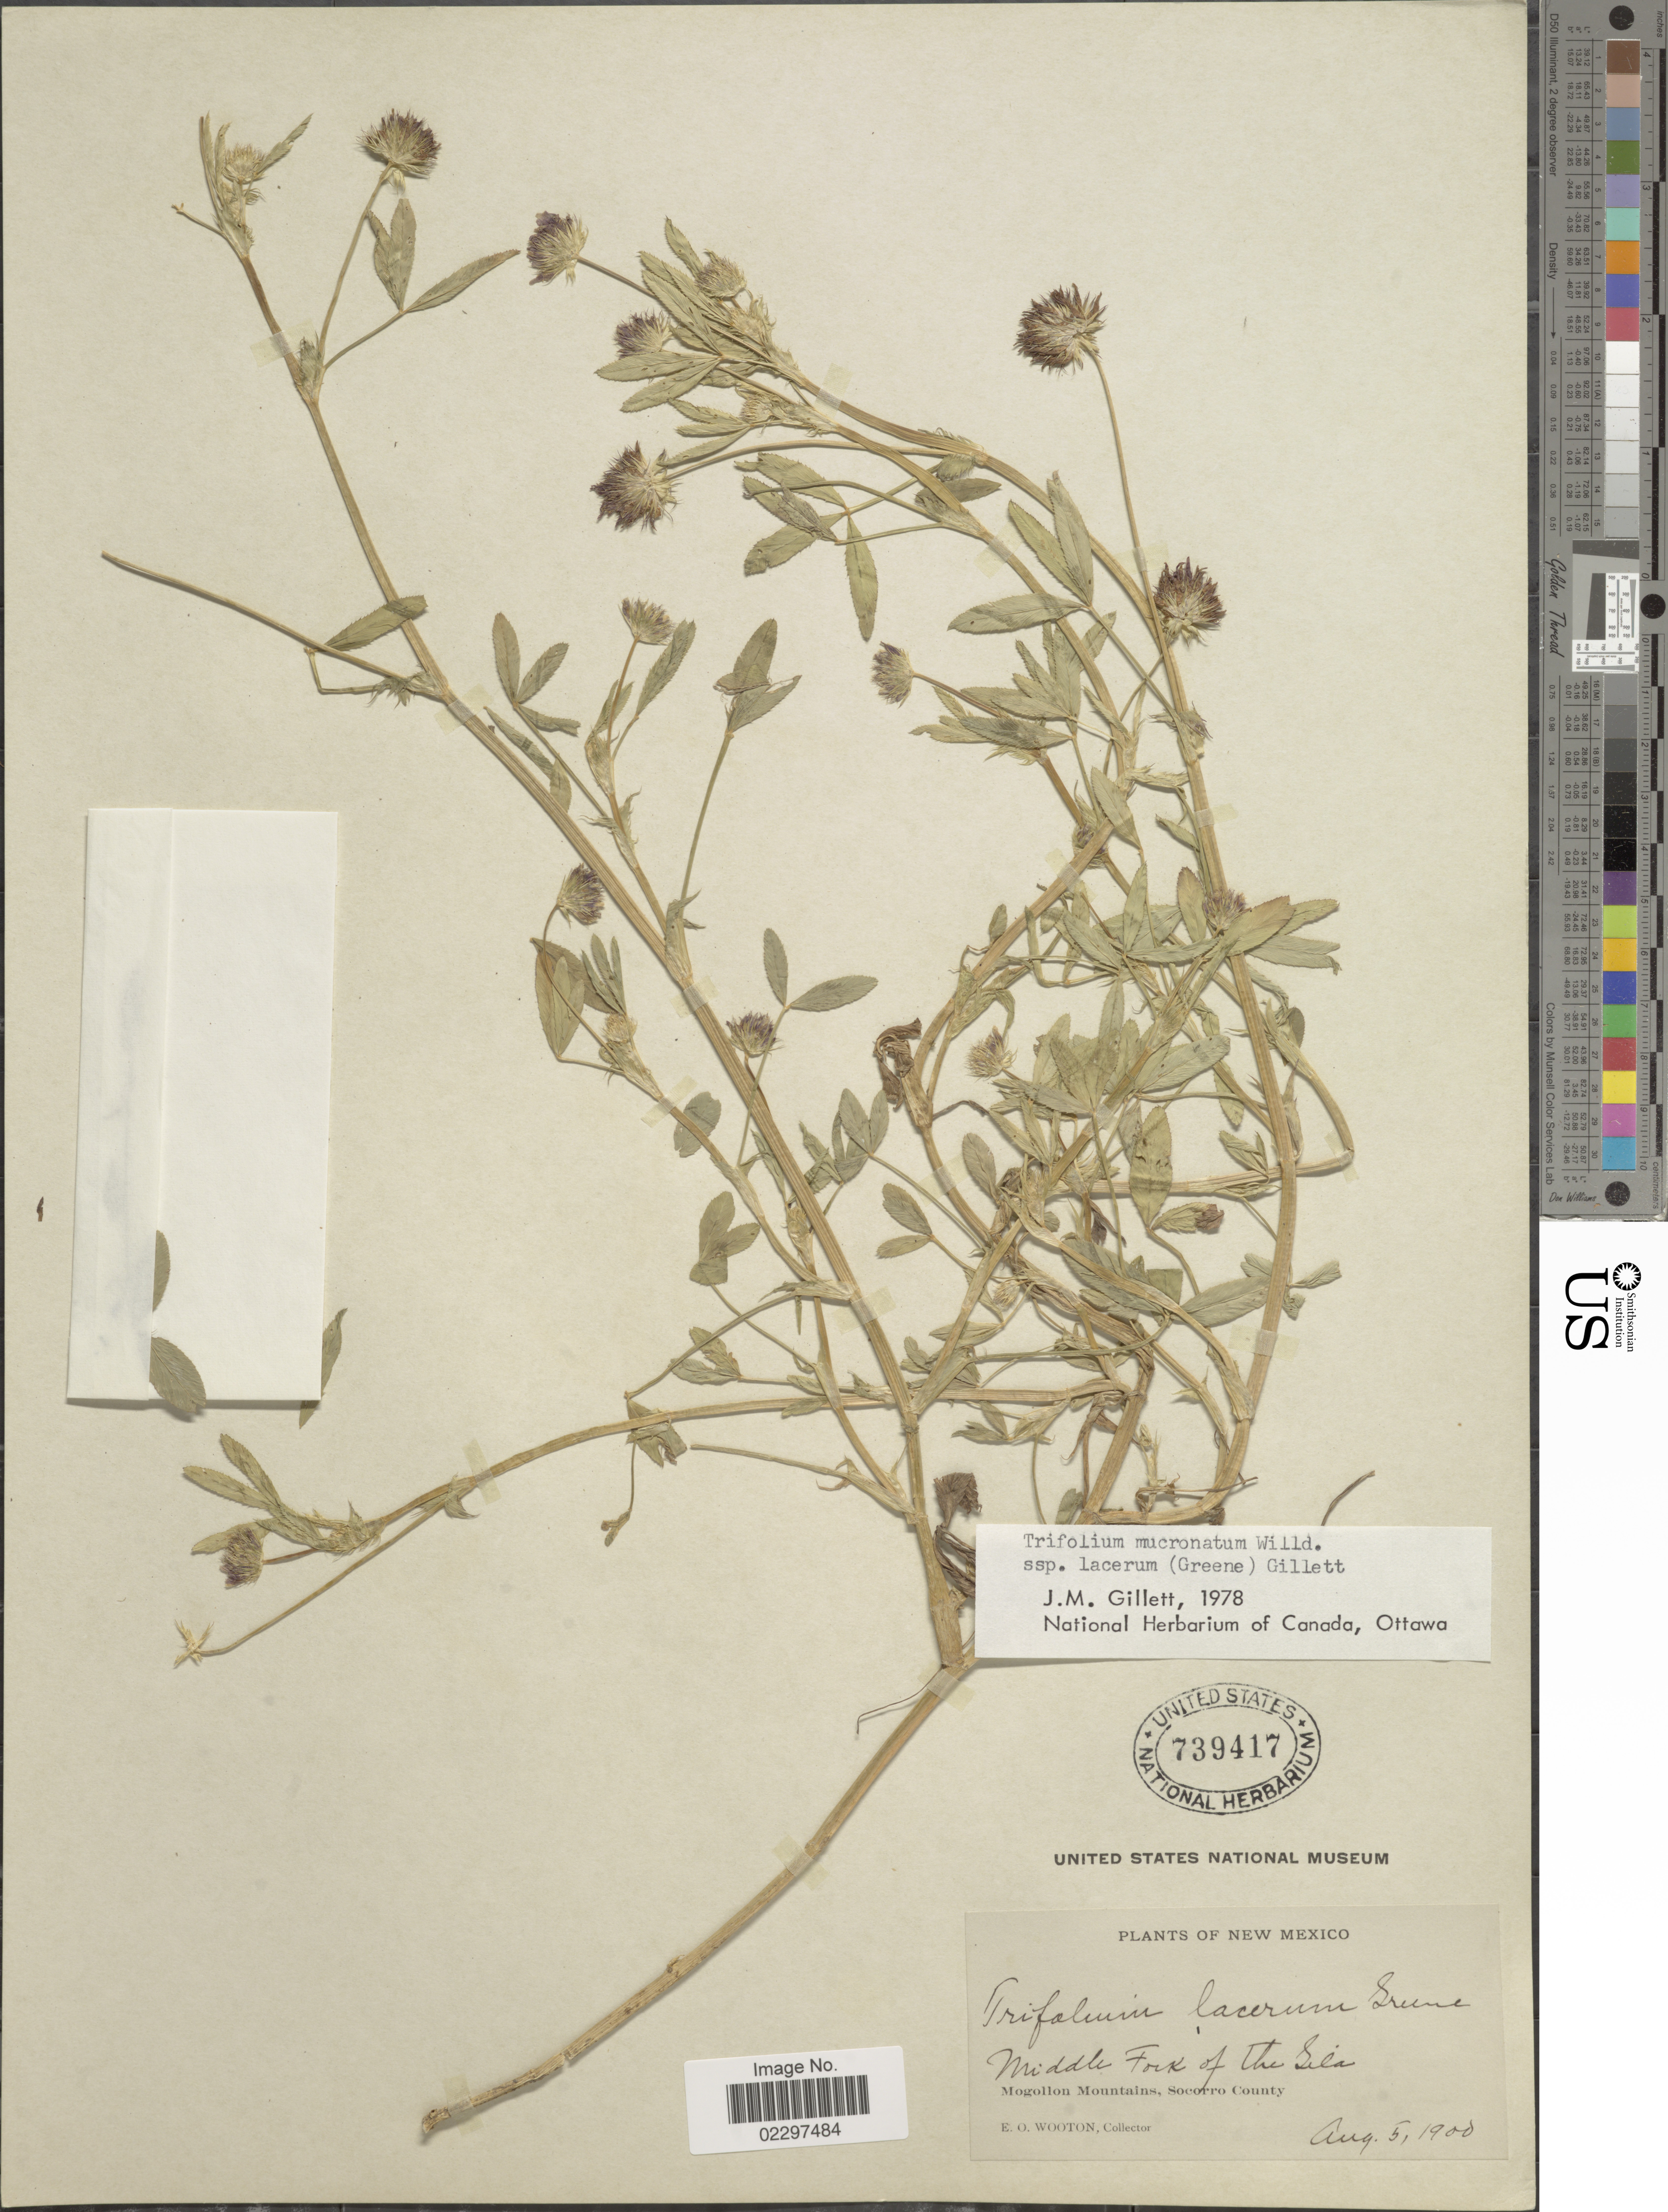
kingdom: Plantae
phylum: Tracheophyta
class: Magnoliopsida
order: Fabales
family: Fabaceae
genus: Trifolium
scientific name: Trifolium mucronatum subsp. lacerum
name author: Willd. ex Spreng.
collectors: E. O. Wooton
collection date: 1900-08-05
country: United States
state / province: New Mexico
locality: Middle Fork of the Gila. Mogollon Mountains, Socorro County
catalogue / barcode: US 739417